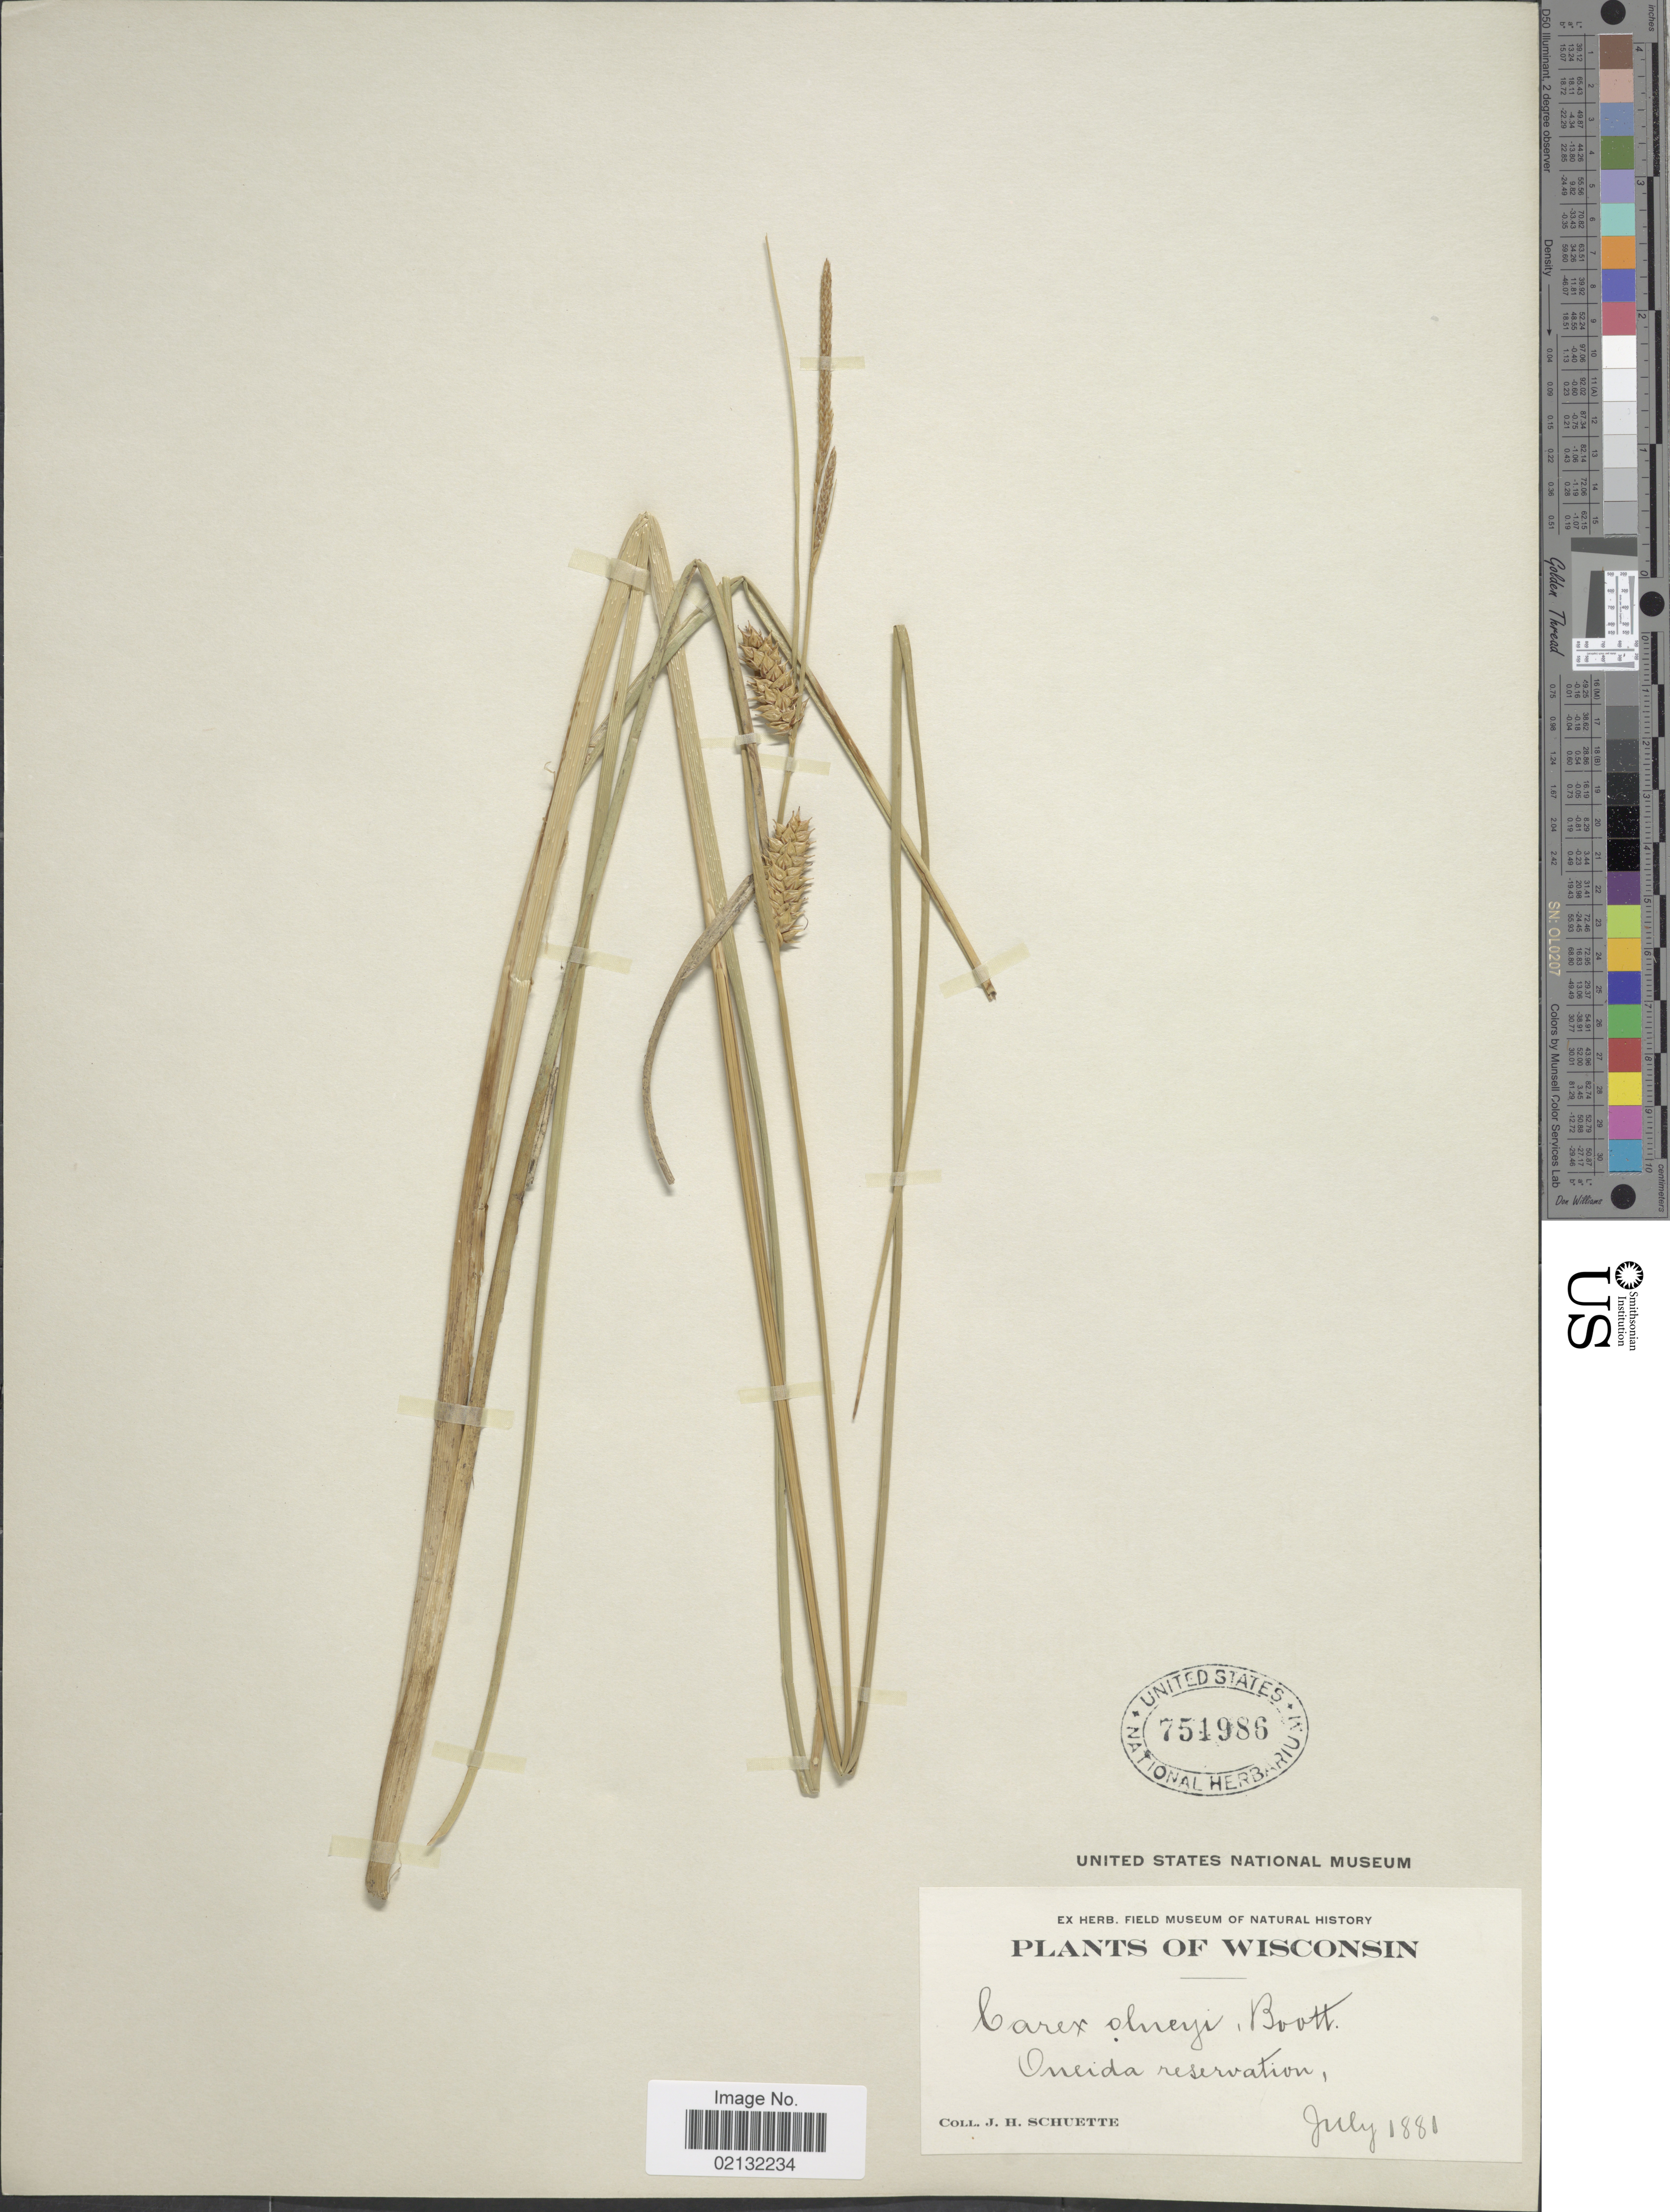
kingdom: Plantae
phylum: Tracheophyta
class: Liliopsida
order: Poales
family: Cyperaceae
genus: Carex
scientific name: Carex rostrata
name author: Stokes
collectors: J. H. Schuette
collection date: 1878-07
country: United States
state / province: Wisconsin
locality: Oneida reservation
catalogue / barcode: US 751986